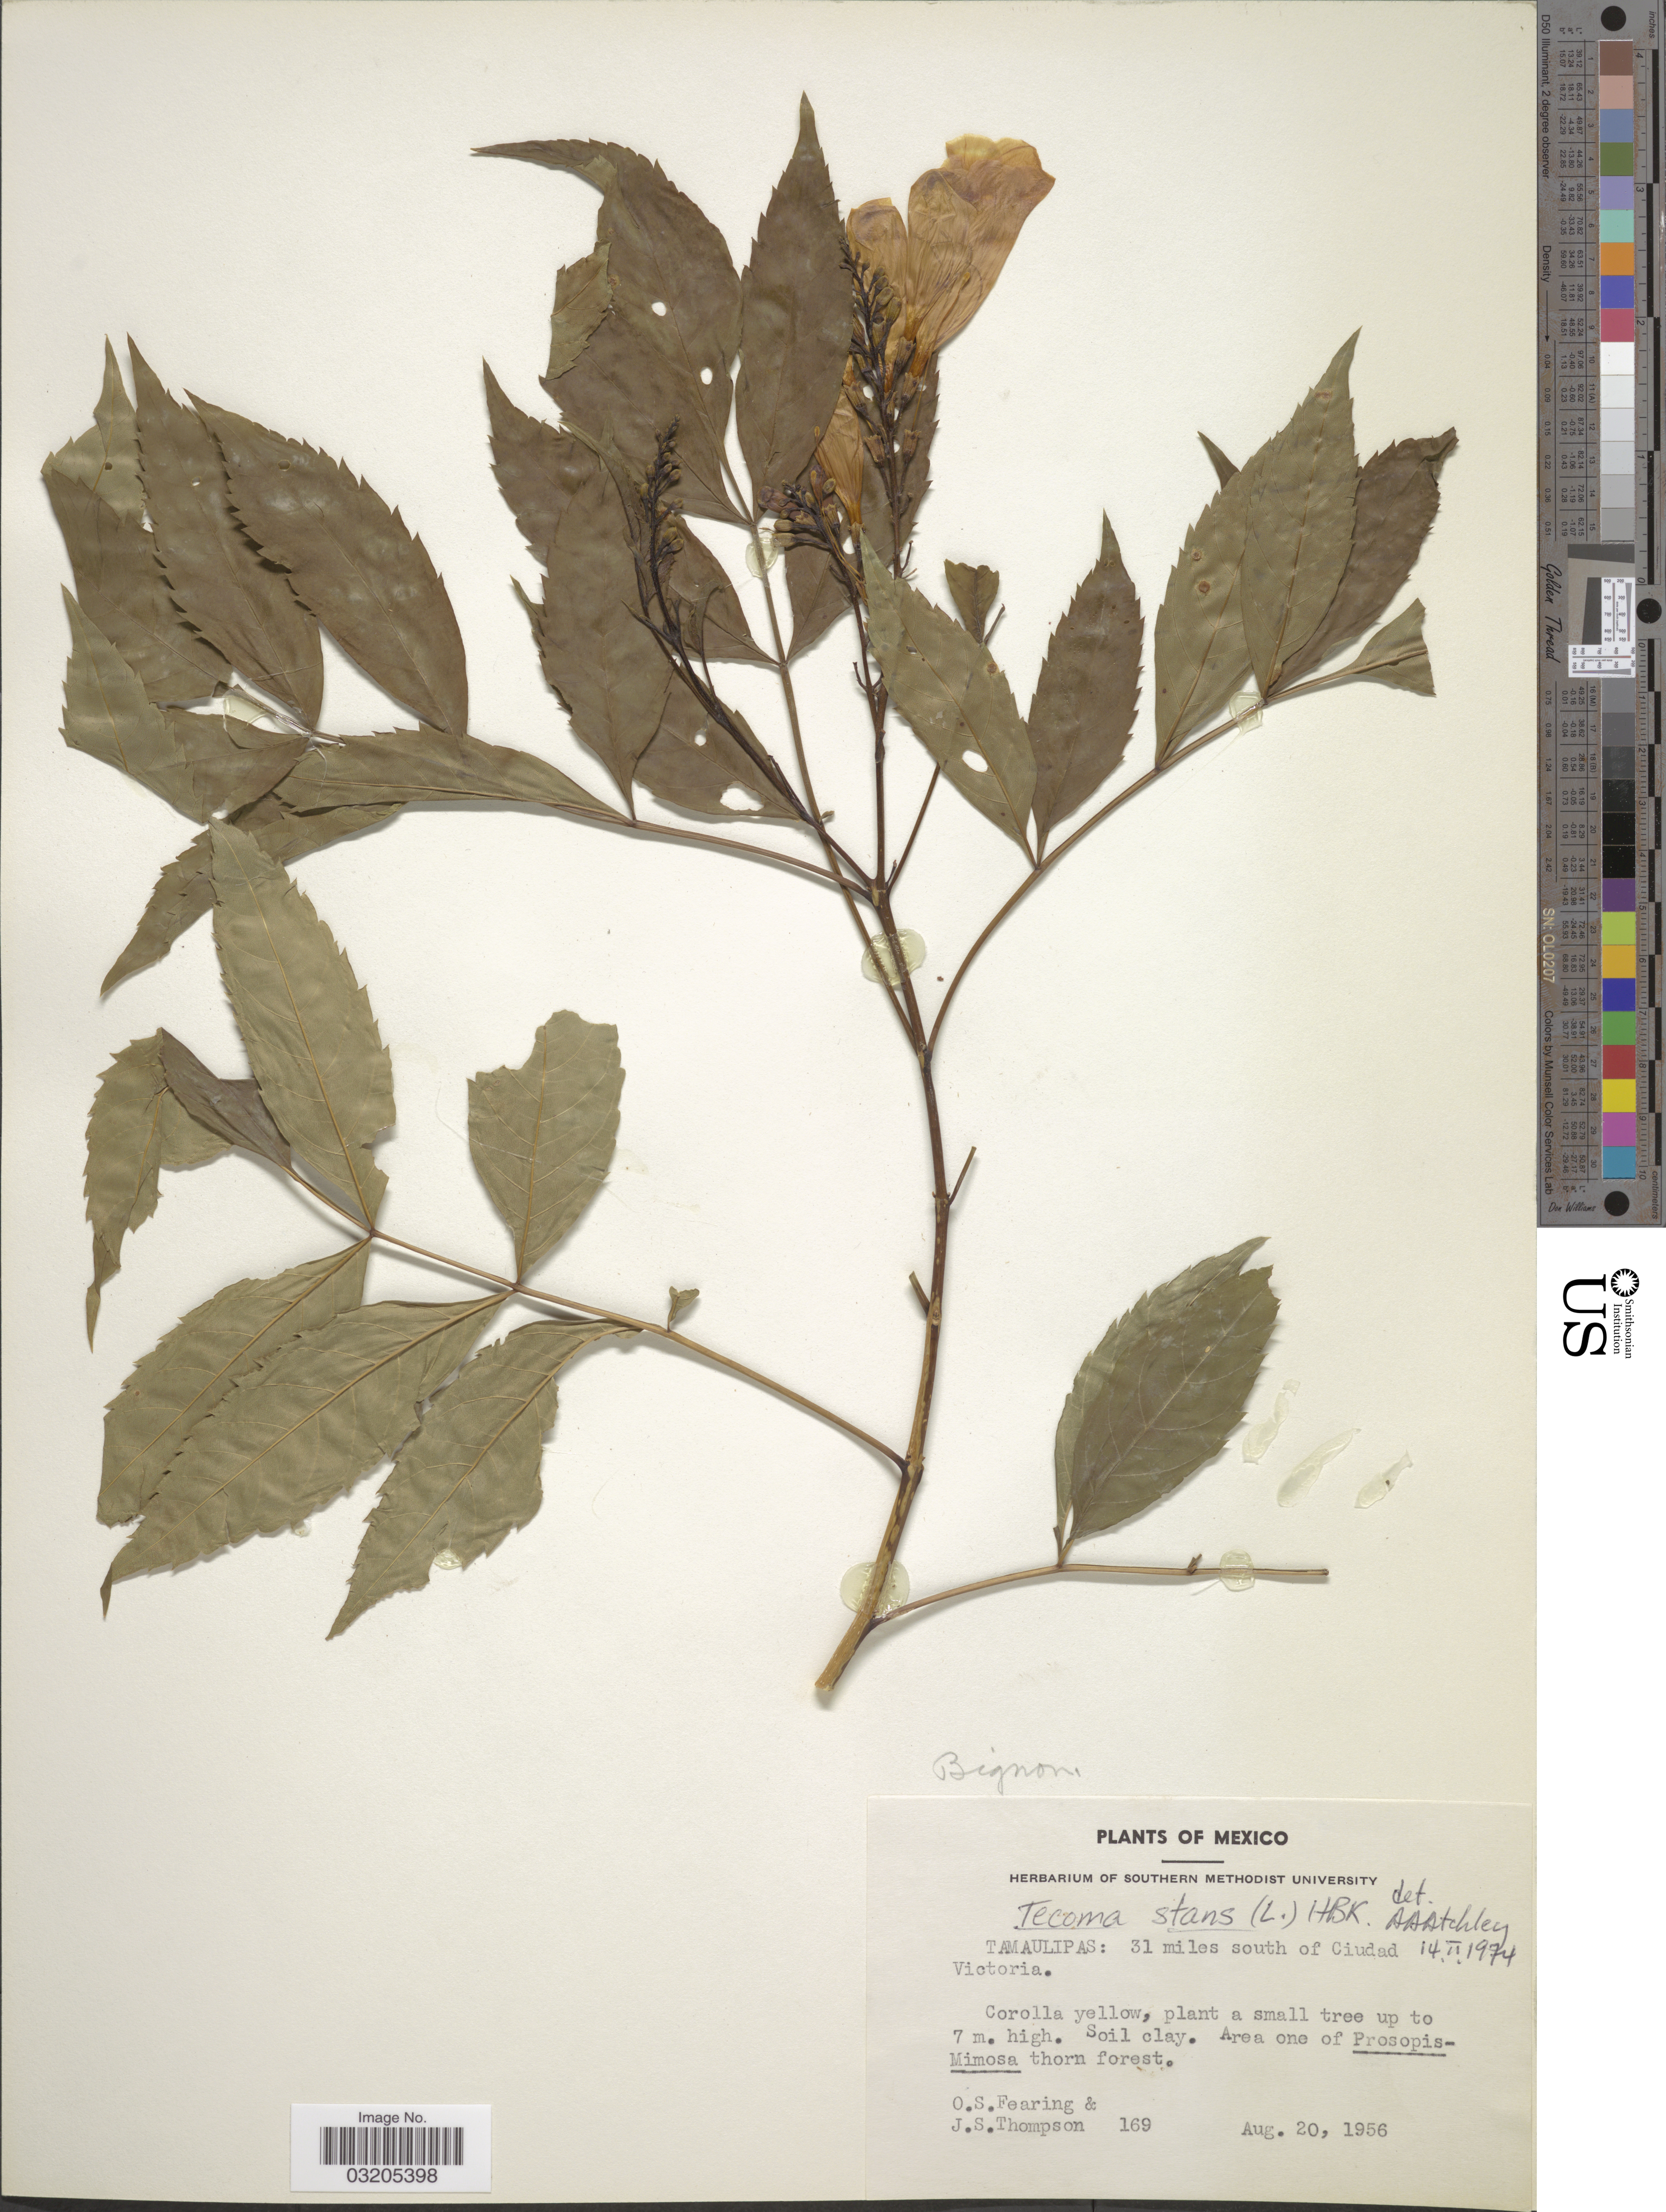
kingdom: Plantae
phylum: Tracheophyta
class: Magnoliopsida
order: Lamiales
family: Bignoniaceae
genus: Tecoma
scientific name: Tecoma stans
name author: (L.) Juss. ex Kunth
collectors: O. S. Fearing & J. S. Thompson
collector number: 169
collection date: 1956-08-20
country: Mexico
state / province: Tamaulipas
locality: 31 miles south of Ciudad Victoria.